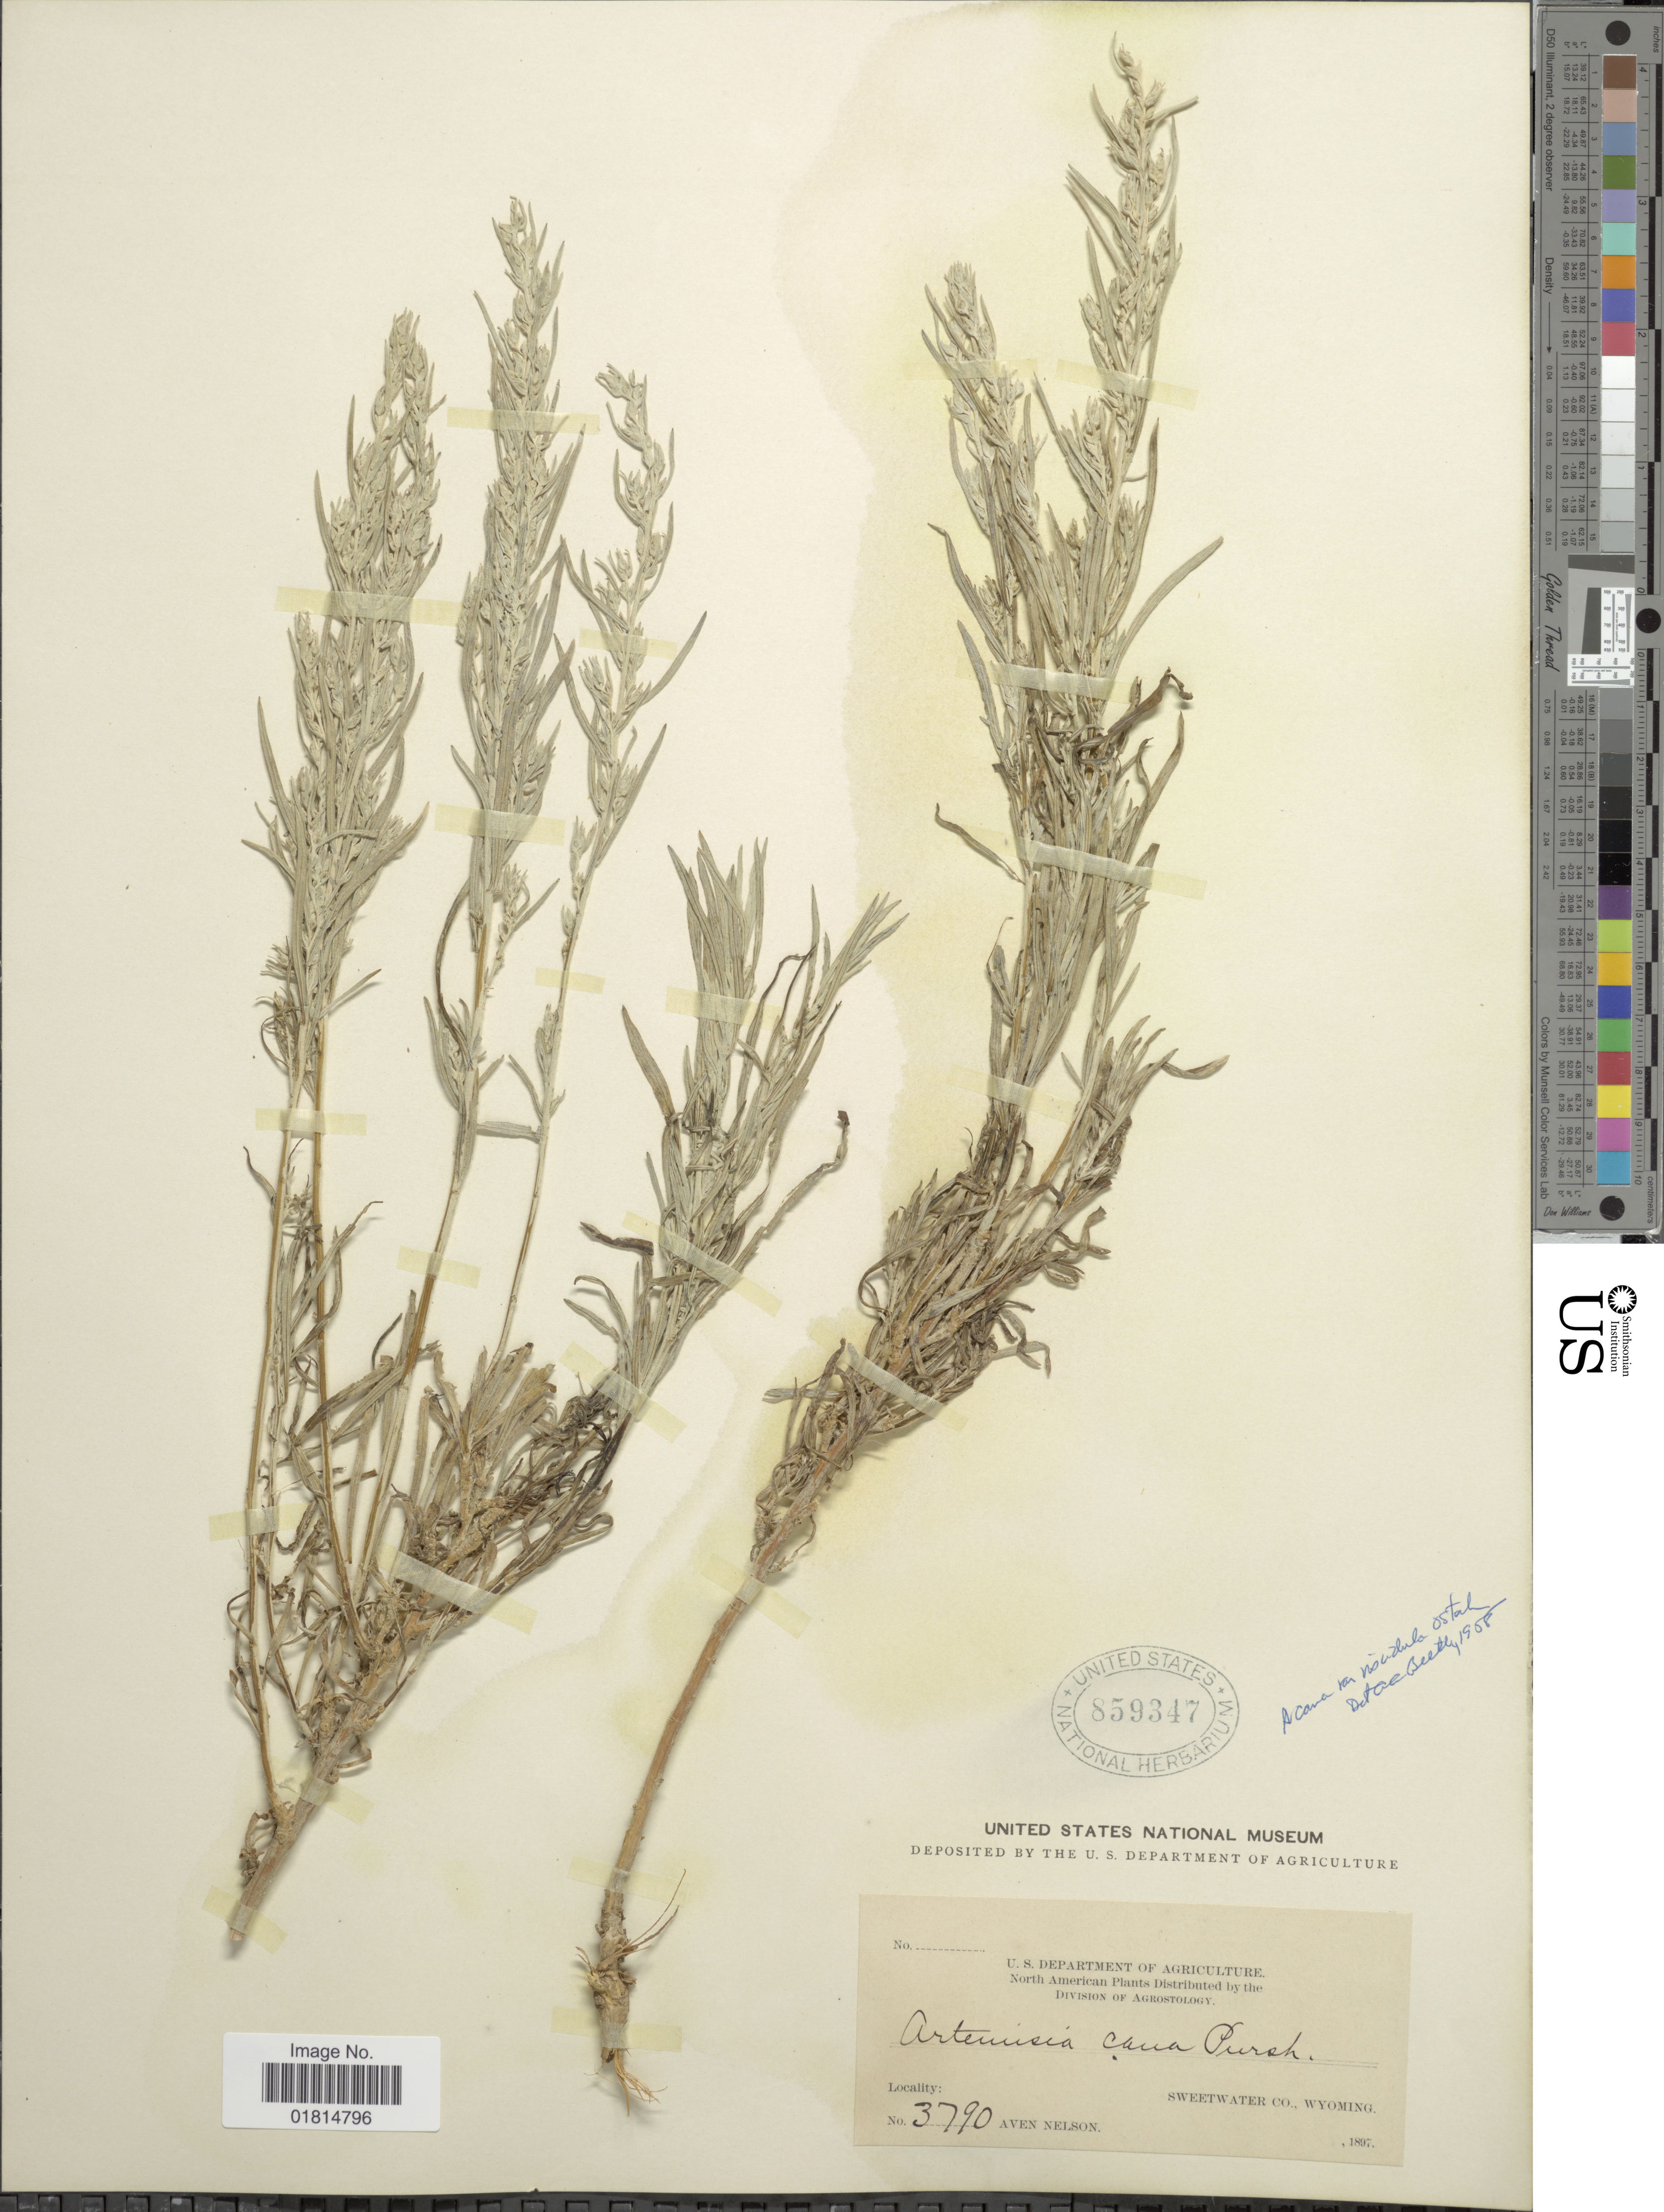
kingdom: Plantae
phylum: Tracheophyta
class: Magnoliopsida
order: Asterales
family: Asteraceae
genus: Artemisia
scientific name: Artemisia cana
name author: Pursh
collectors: A. Nelson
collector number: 3790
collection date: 1897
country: United States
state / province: Wyoming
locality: Sweetwater Co., Wyoming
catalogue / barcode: US 859347